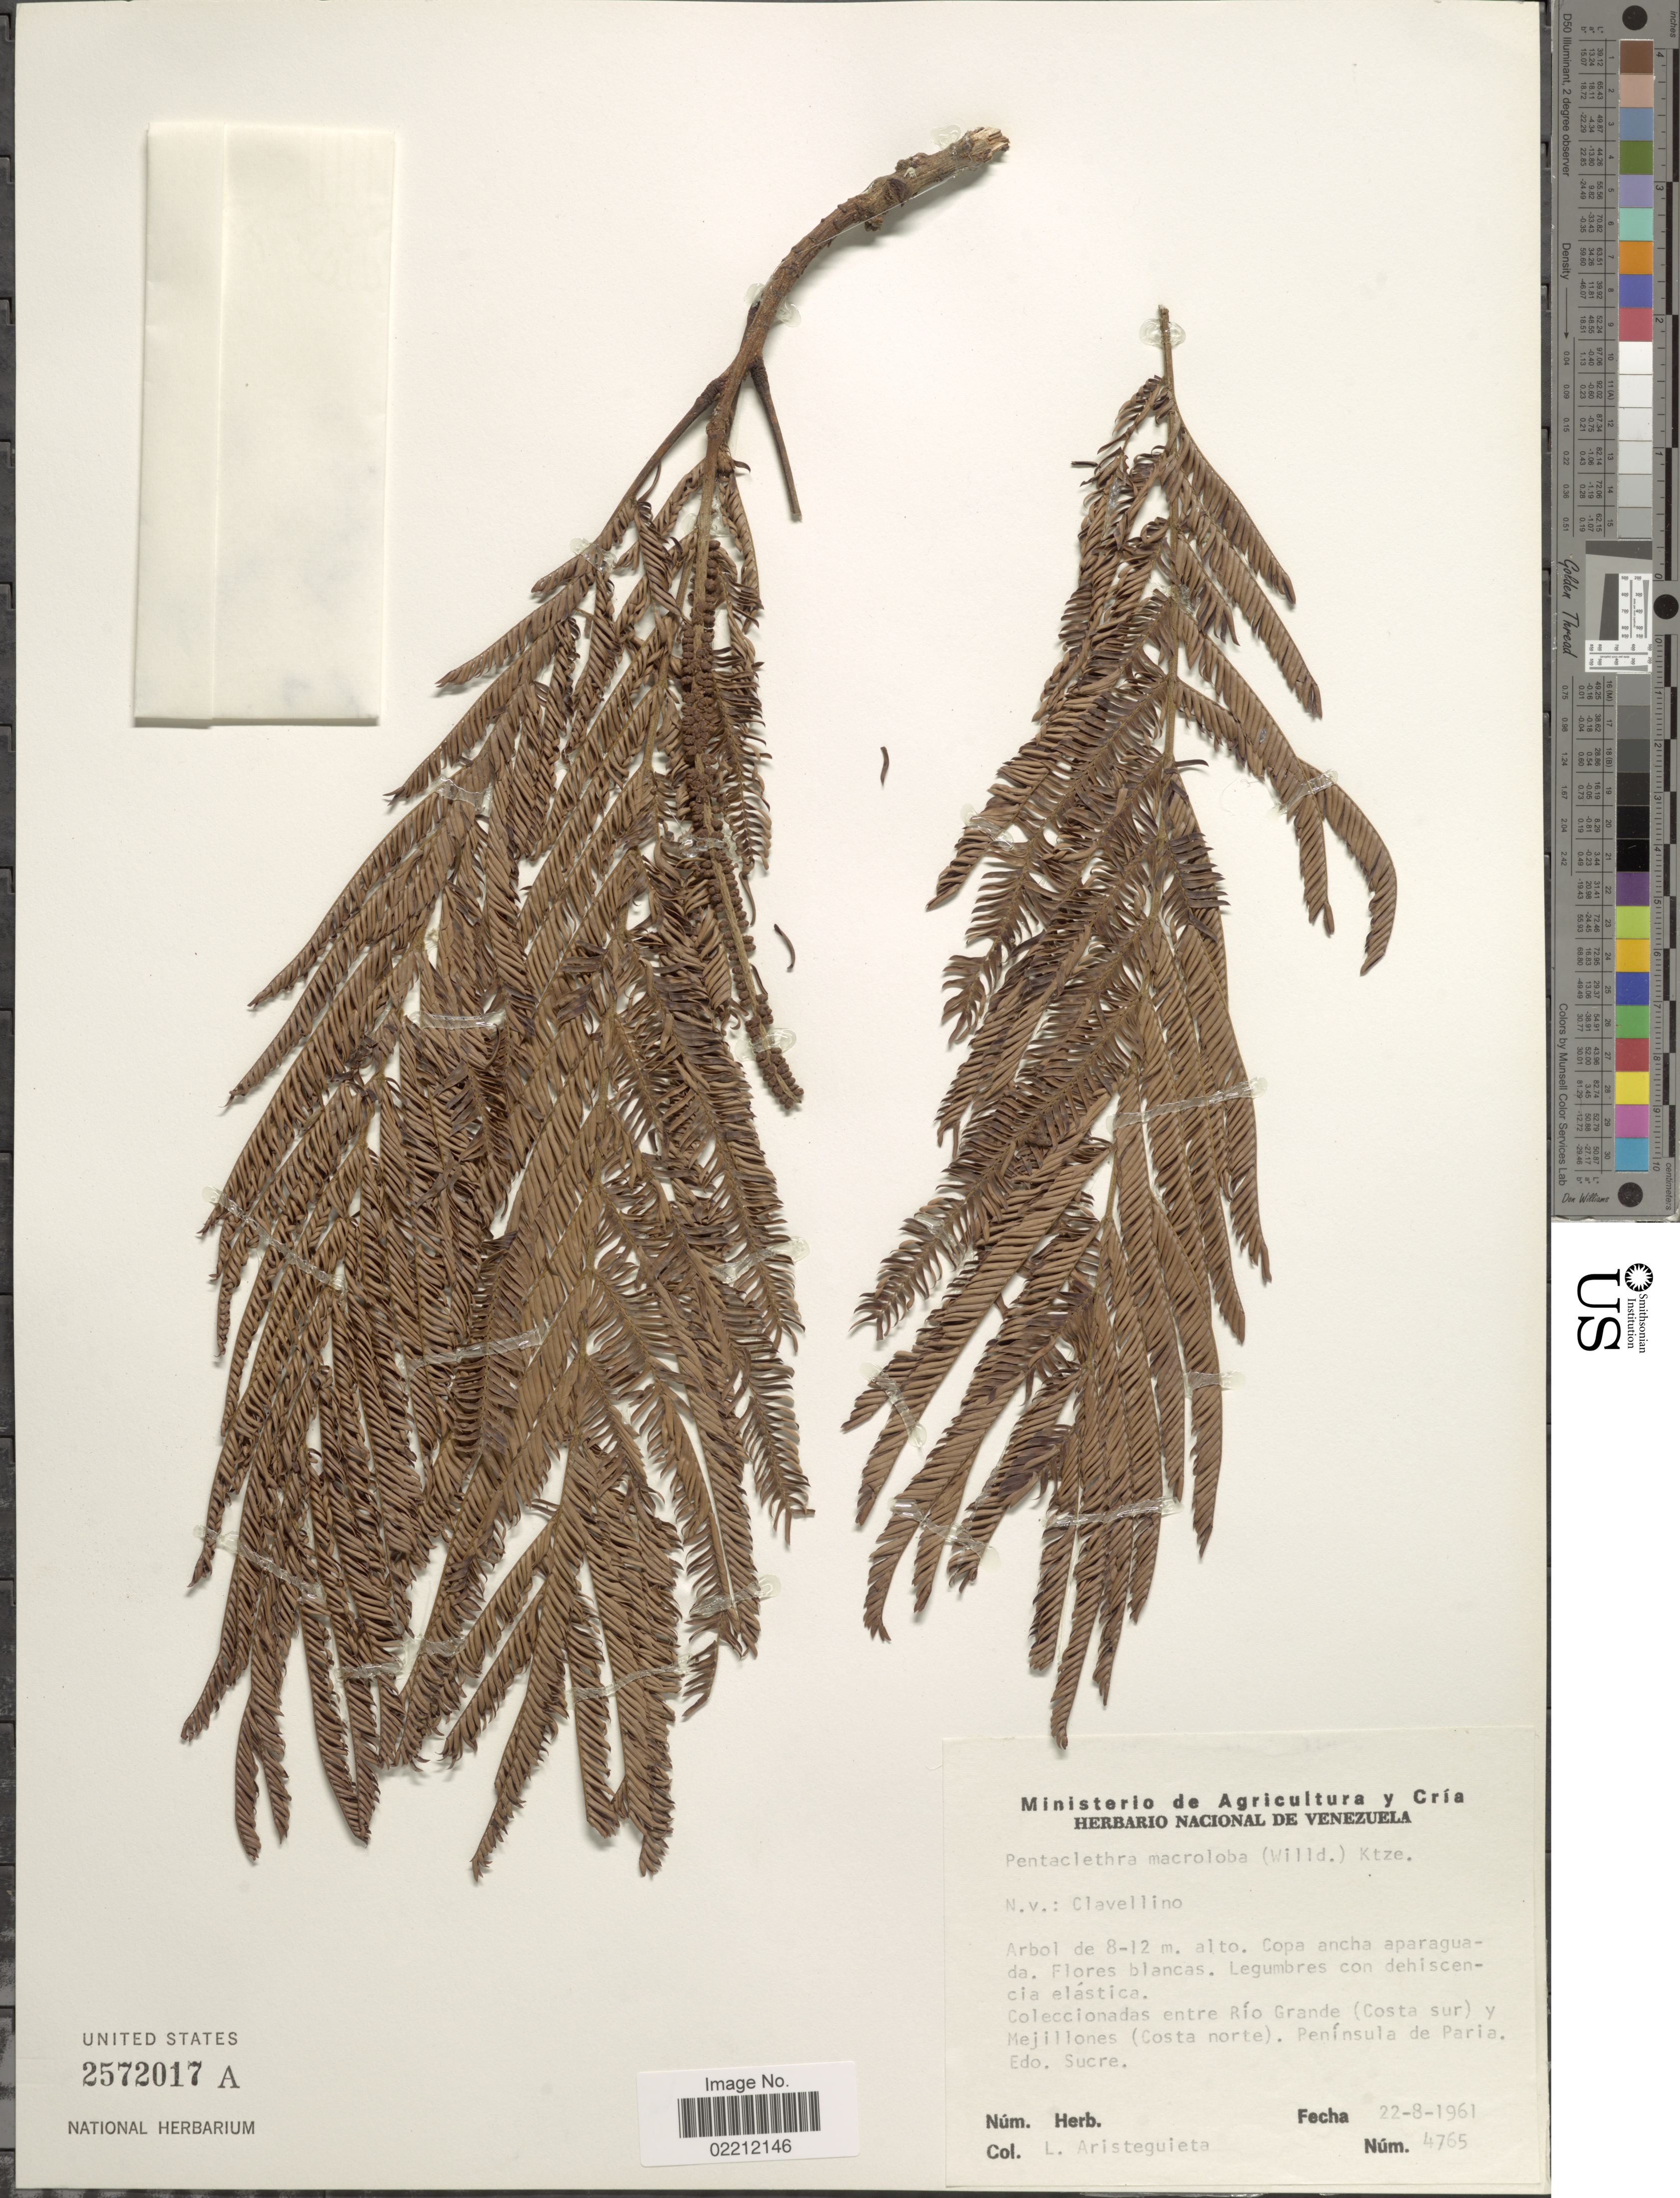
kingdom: Plantae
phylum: Tracheophyta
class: Magnoliopsida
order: Fabales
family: Fabaceae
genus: Pentaclethra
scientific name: Pentaclethra macroloba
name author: (Willd.) Kuntze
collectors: L. Aristeguieta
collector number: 4765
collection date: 1961-08-22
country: Venezuela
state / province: Sucre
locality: Entre Rio Grande (CostaSur) y Mejillones (Costa Norte), Peninsula de paria, Edo. Surce.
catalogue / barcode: US 2572017A